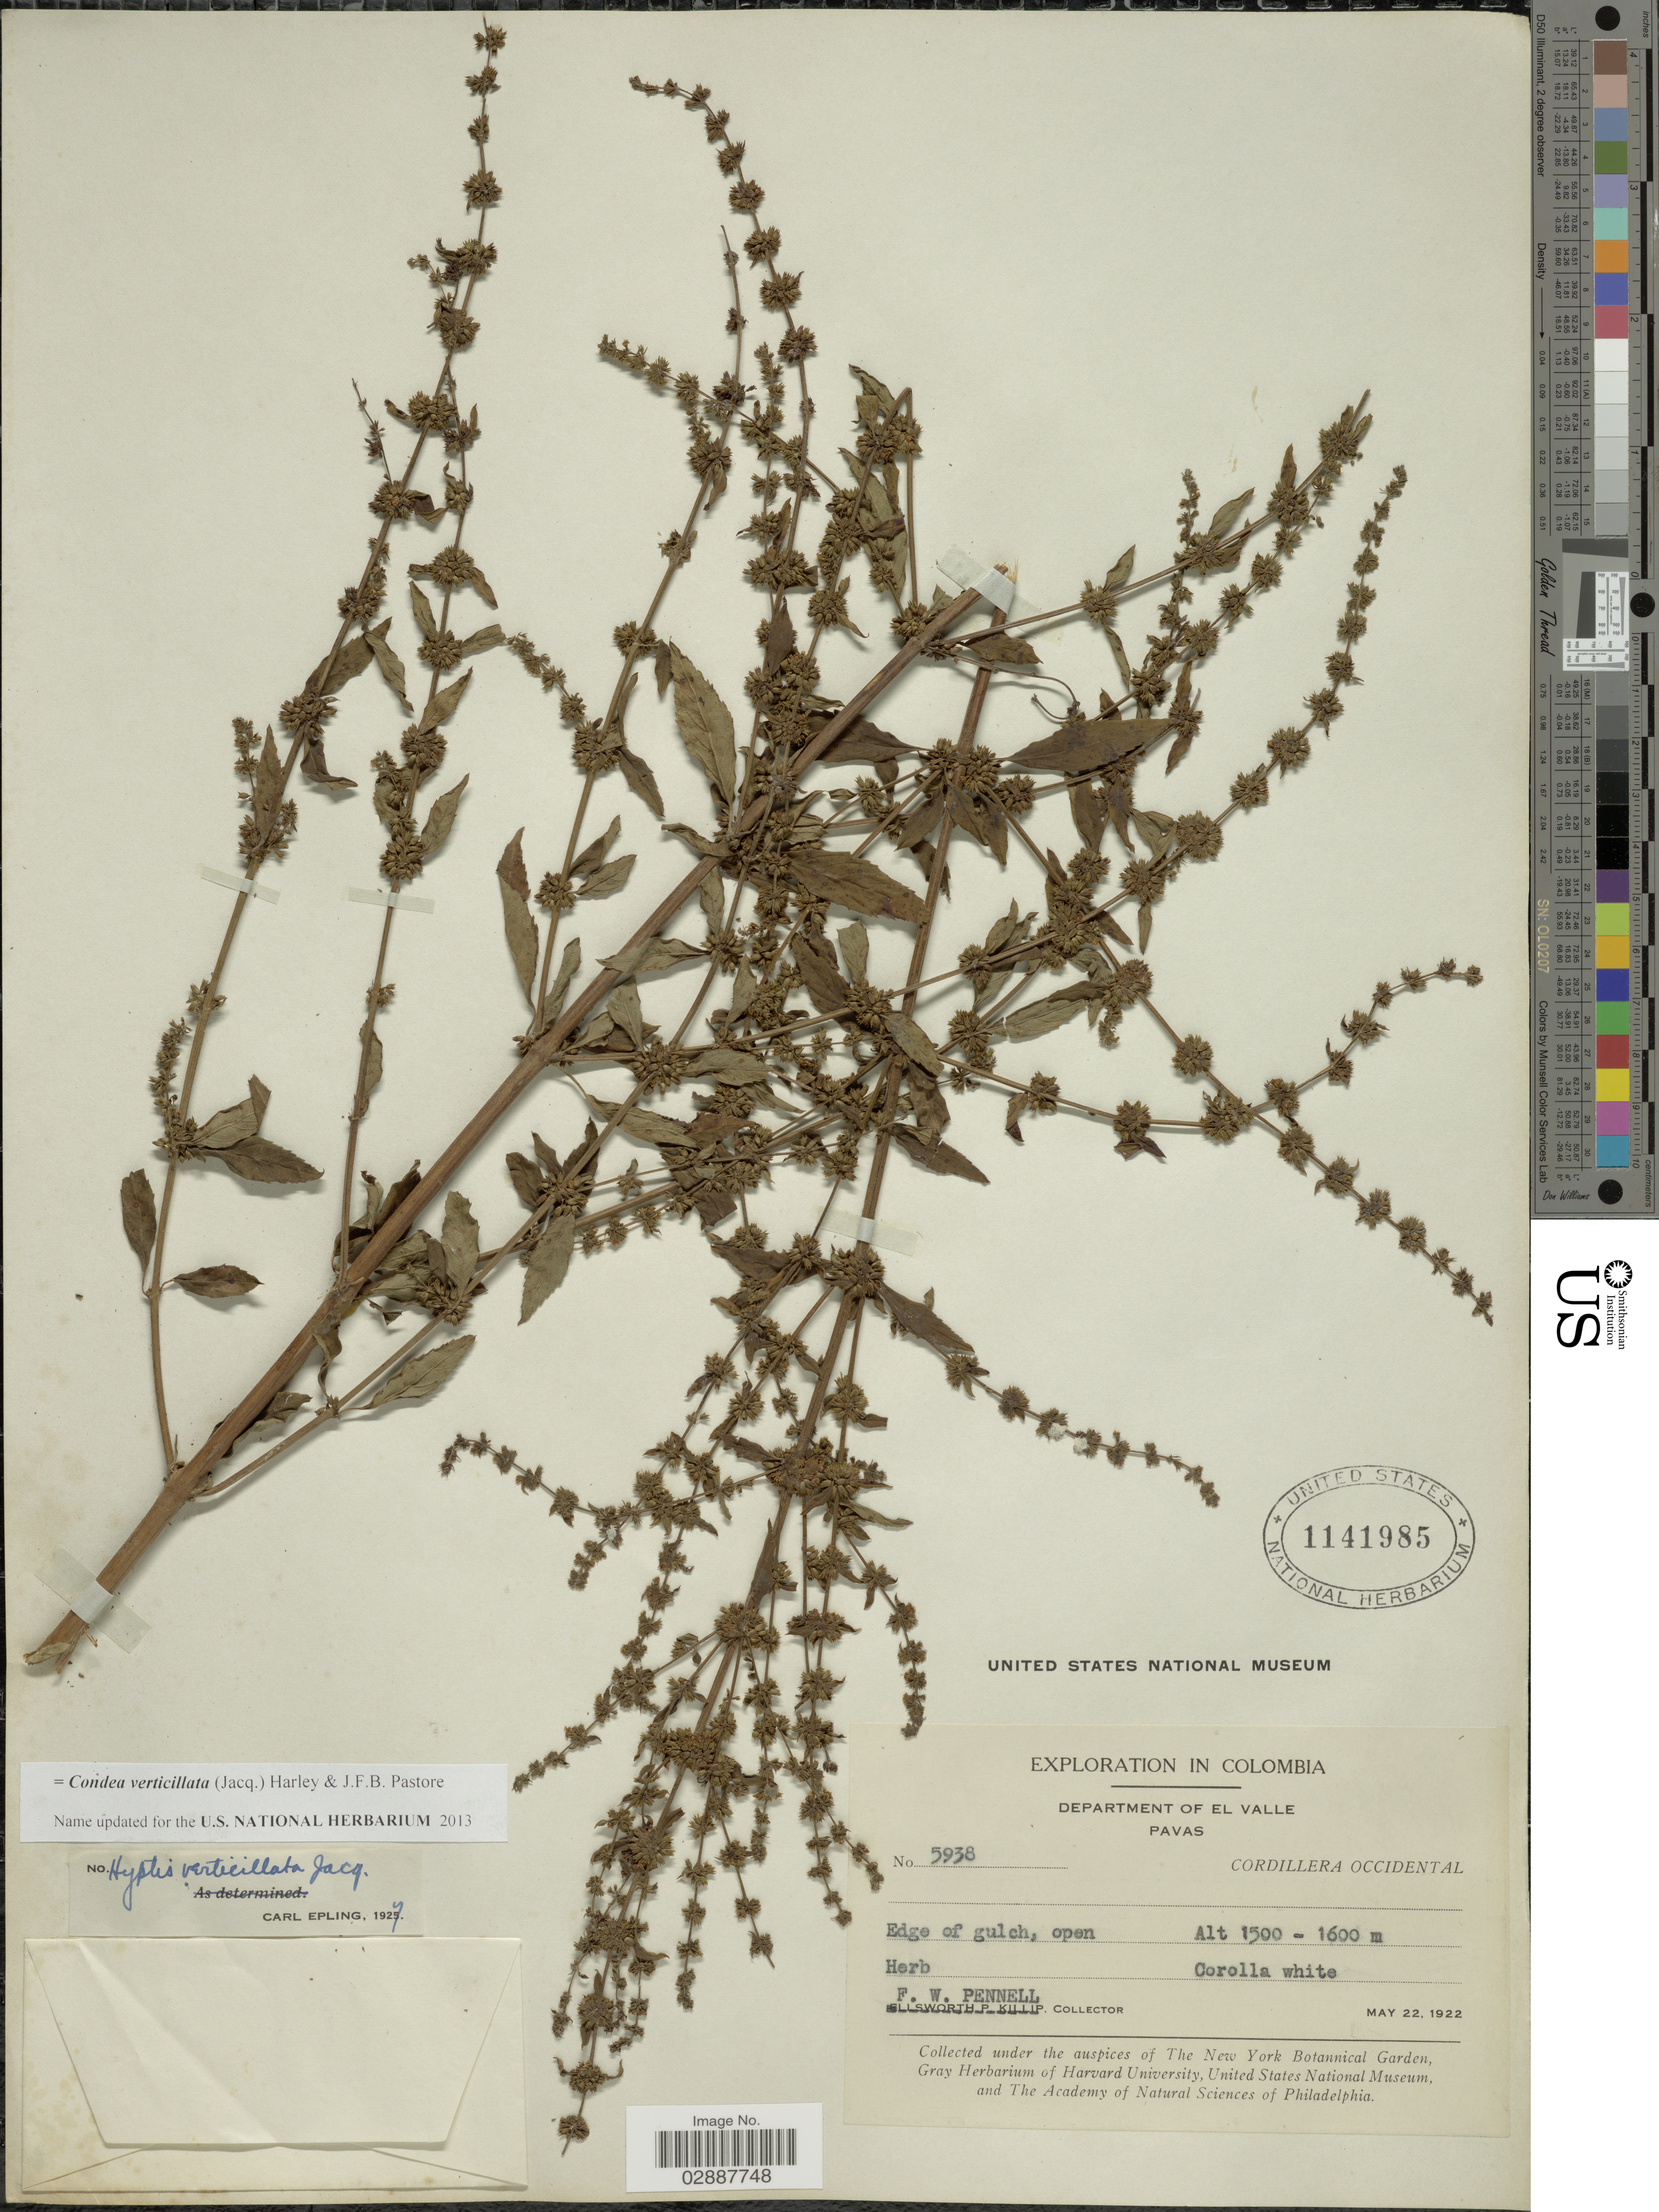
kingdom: Plantae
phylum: Tracheophyta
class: Magnoliopsida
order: Lamiales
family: Lamiaceae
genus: Condea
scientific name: Condea verticillata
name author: (Jacq.) Harley & J.F.B. Pastore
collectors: F. W. Pennell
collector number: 5938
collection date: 1922-05-22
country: Colombia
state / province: Valle del Cauca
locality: Department of El Valle. Pavas. Cordillera Occidental. Edge of gulch, open.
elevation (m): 1500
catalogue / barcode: US 1141985